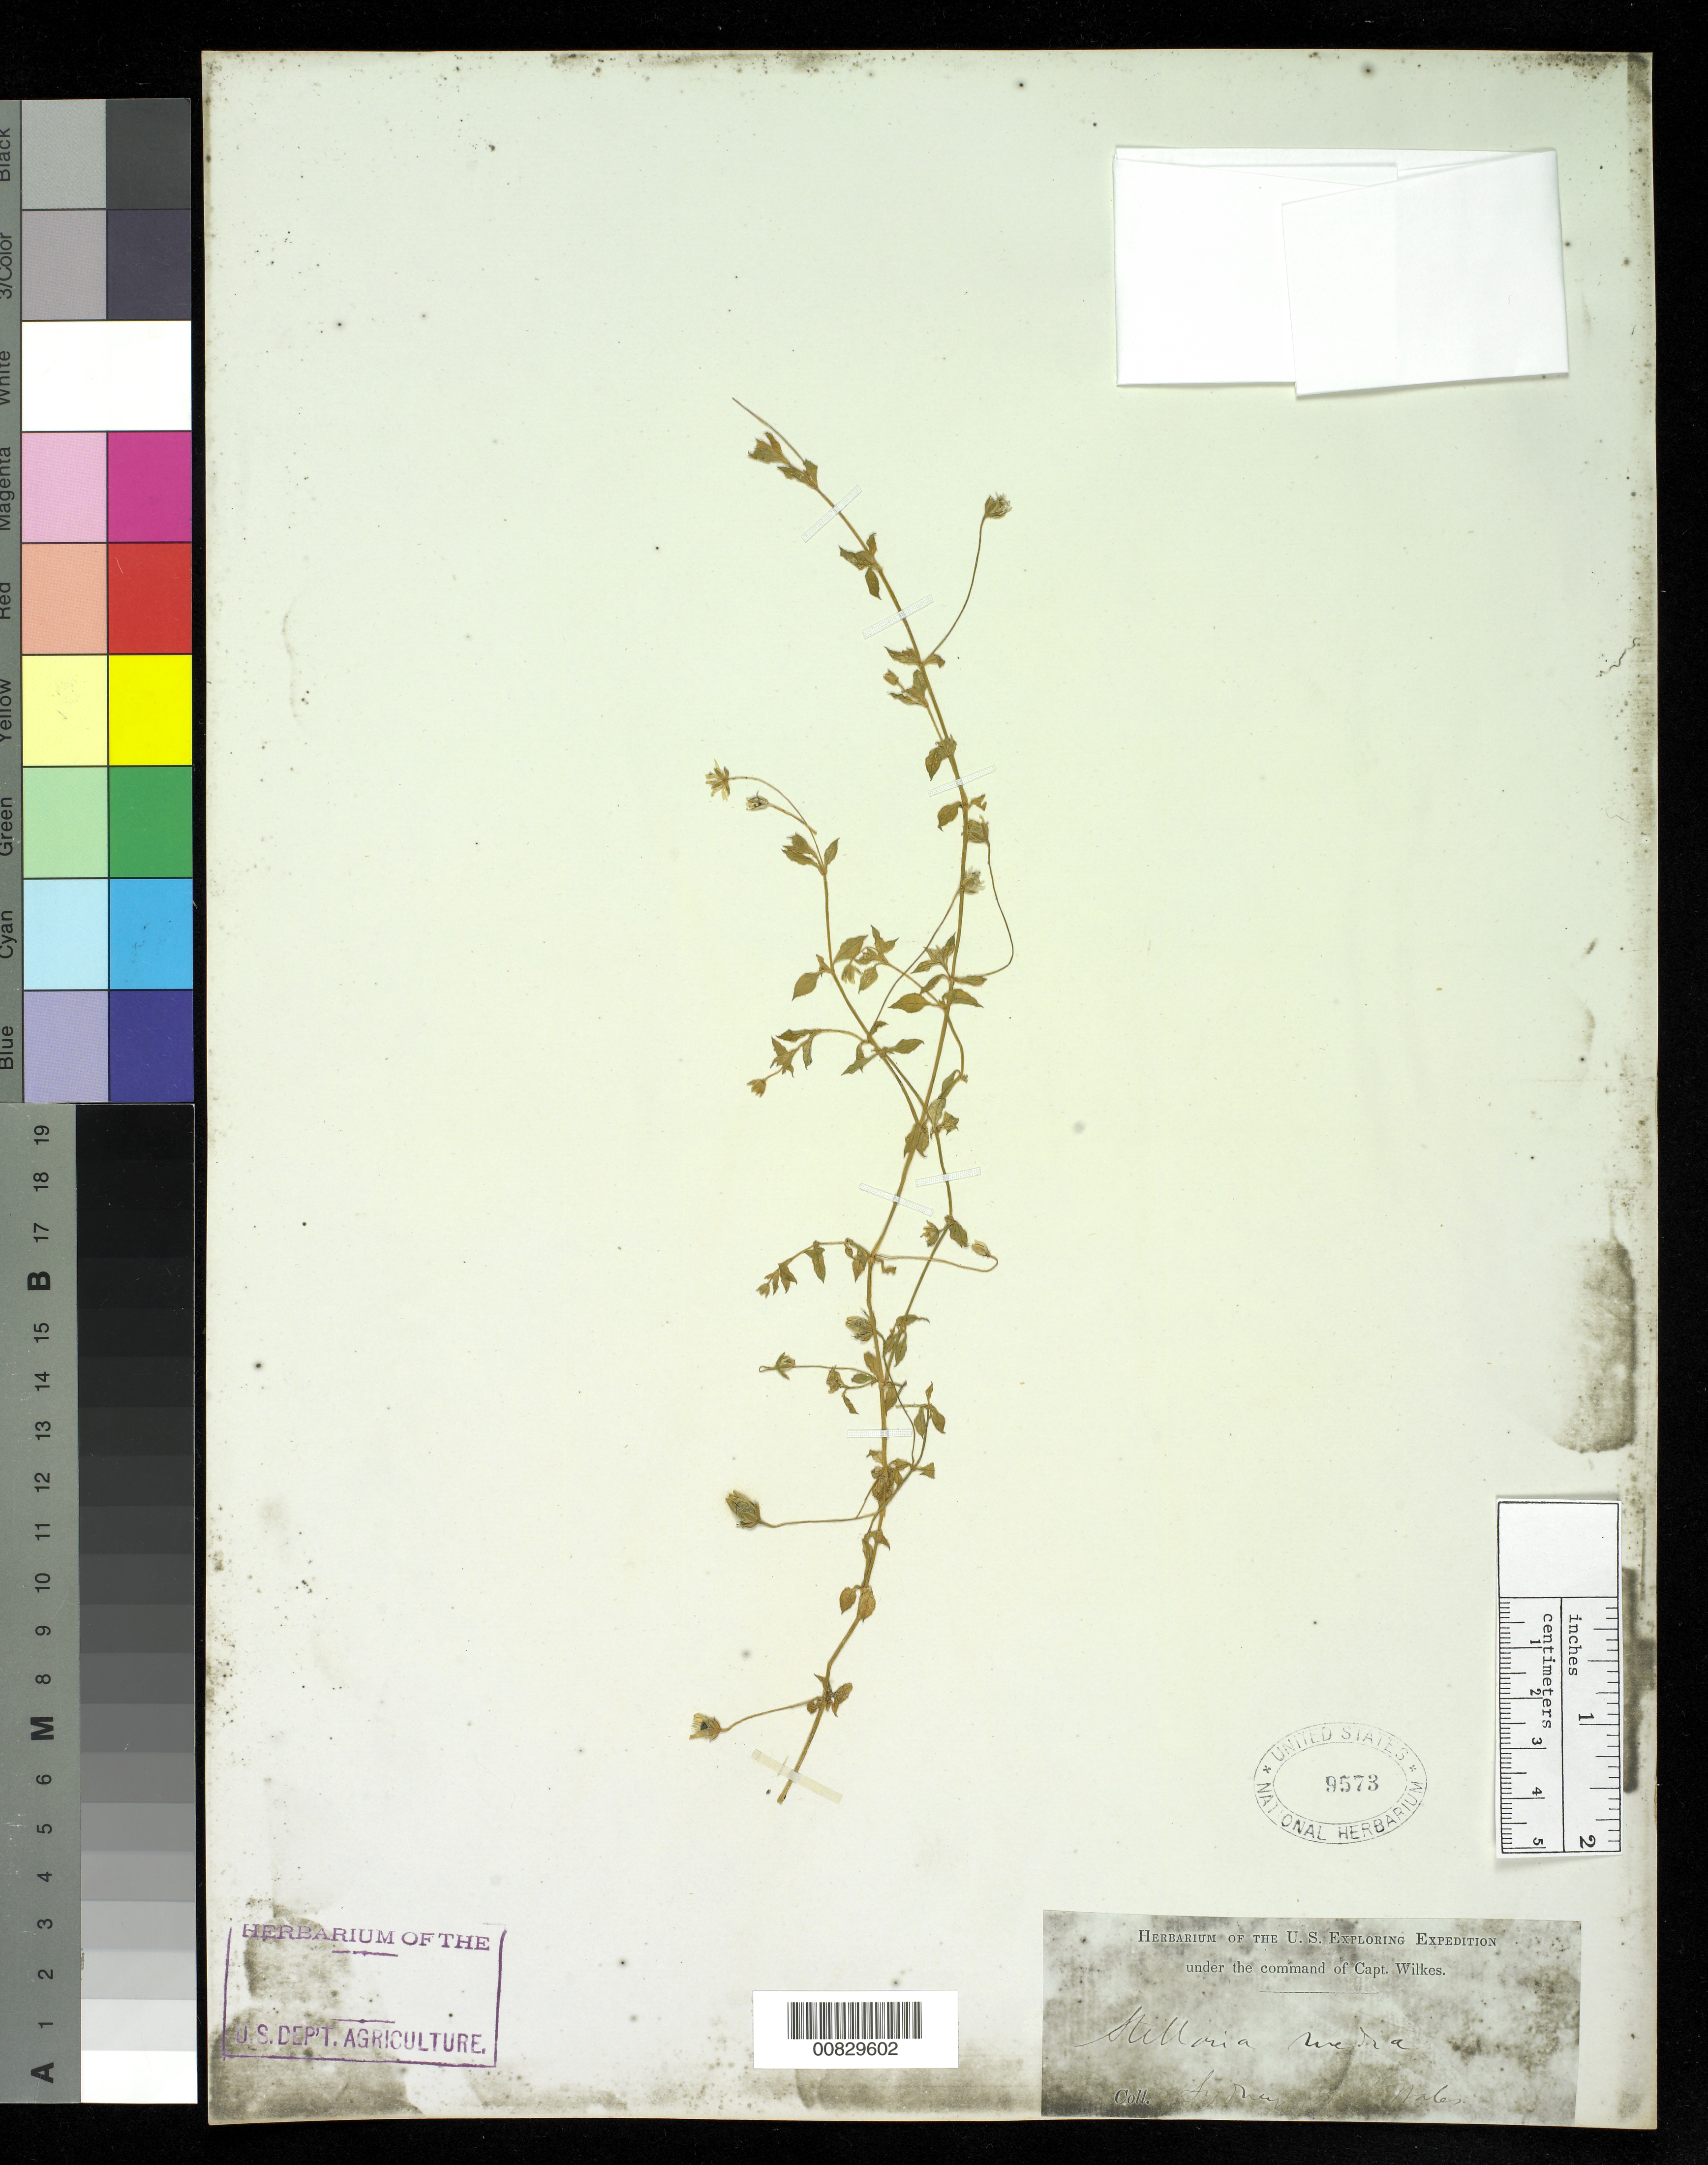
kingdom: Plantae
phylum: Tracheophyta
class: Magnoliopsida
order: Caryophyllales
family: Caryophyllaceae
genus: Stellaria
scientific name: Stellaria media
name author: (L.) Vill.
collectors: Wilkes Explor. Exped.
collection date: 1838/1842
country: Australia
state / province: New South Wales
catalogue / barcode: US 9573